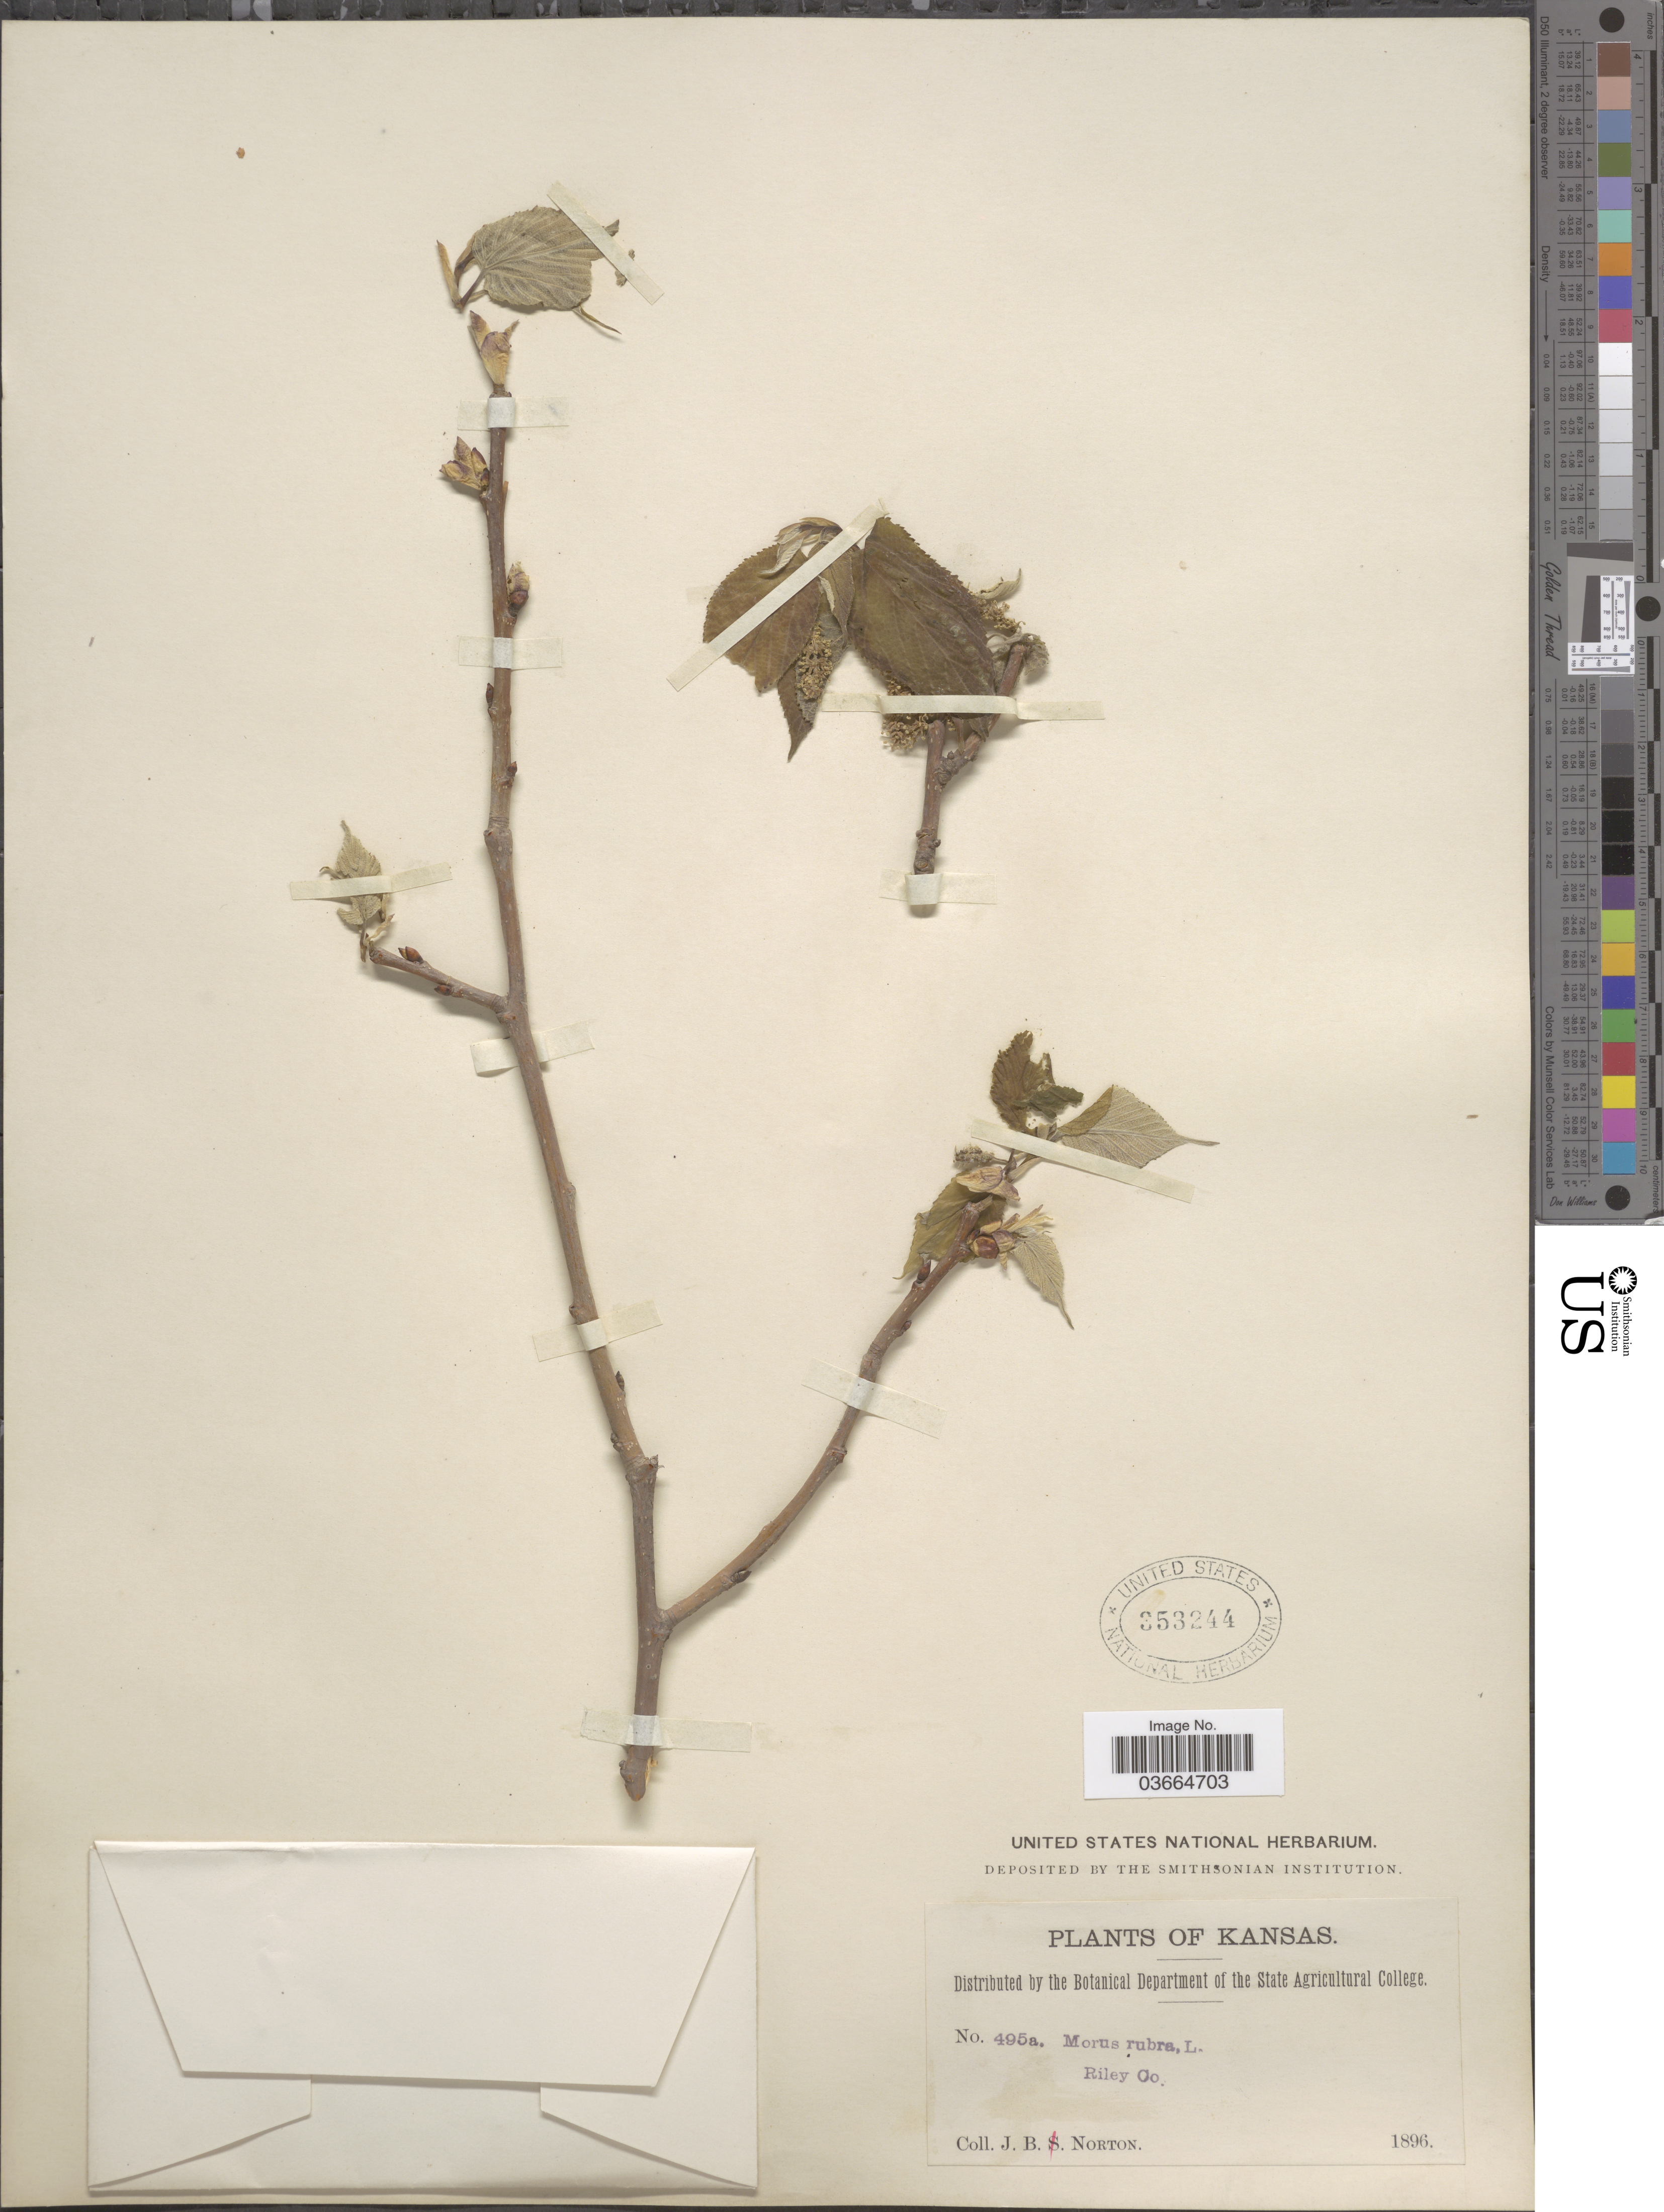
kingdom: Plantae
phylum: Tracheophyta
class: Magnoliopsida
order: Rosales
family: Moraceae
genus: Morus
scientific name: Morus rubra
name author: L.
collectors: J. B. Norton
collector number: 495a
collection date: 1896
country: United States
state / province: Kansas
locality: Riley Co.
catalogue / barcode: US 353244